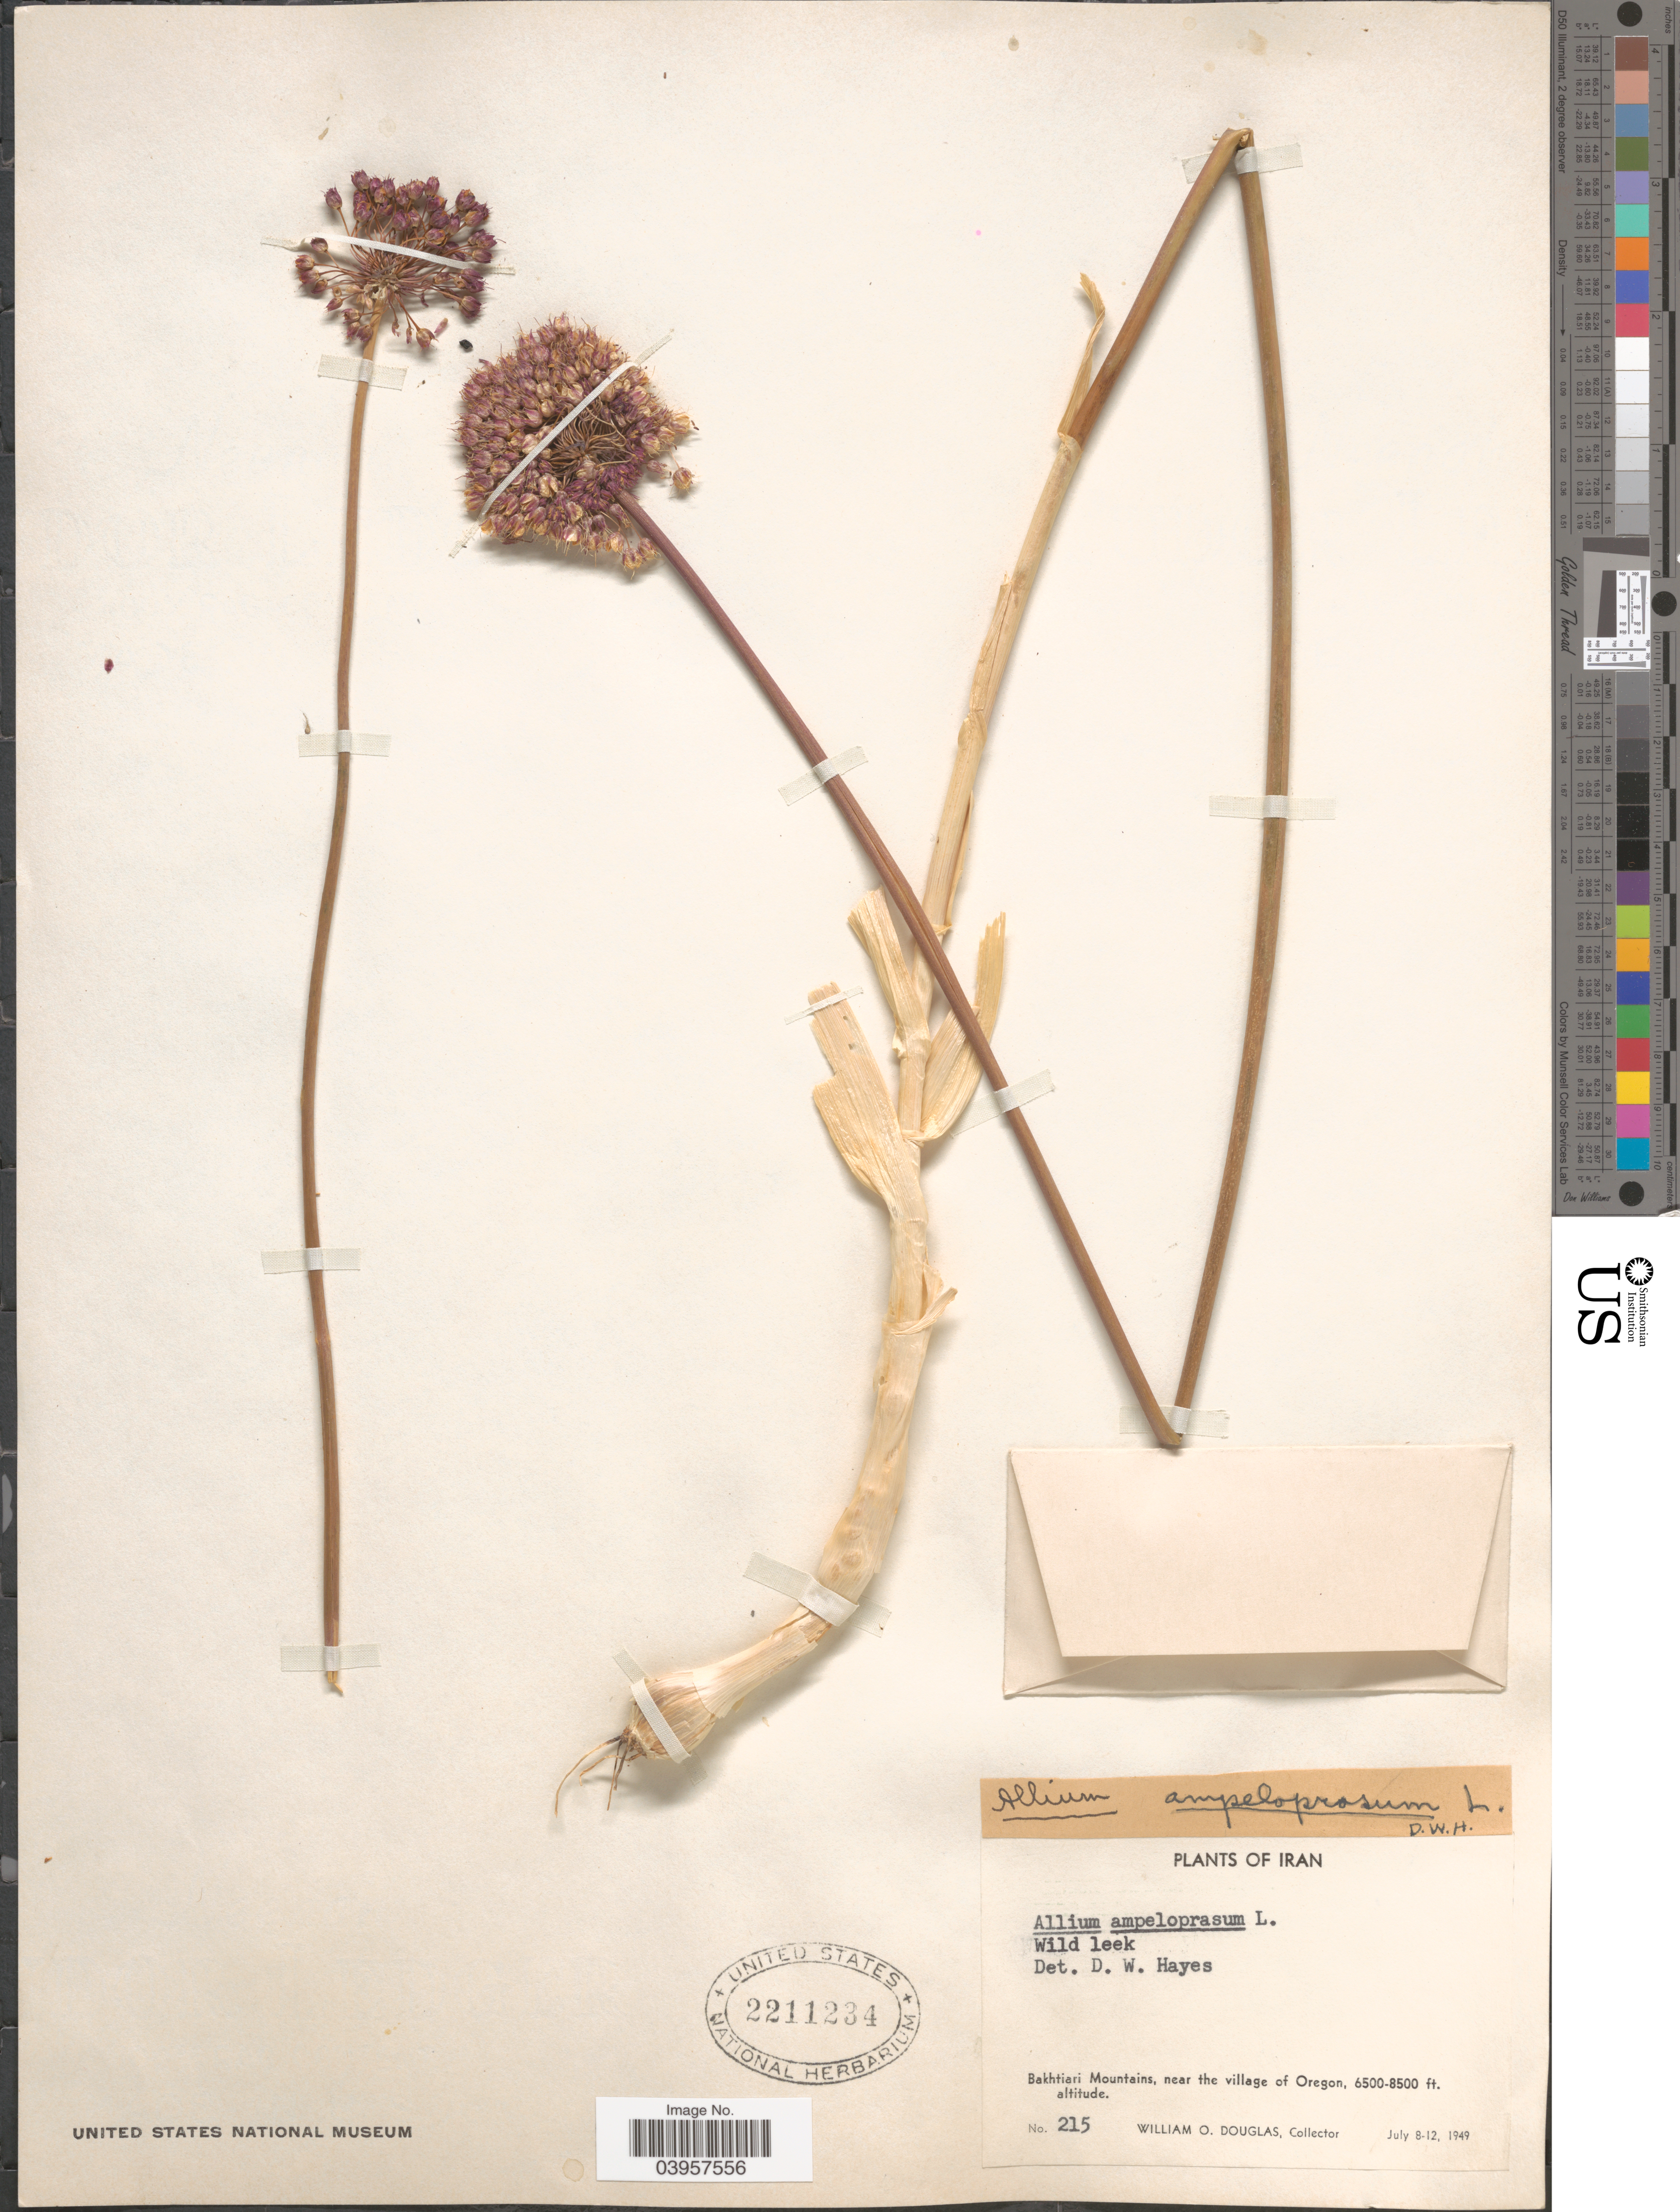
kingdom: Plantae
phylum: Tracheophyta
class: Liliopsida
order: Asparagales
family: Amaryllidaceae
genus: Allium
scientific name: Allium ampeloprasum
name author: L.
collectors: W. Douglas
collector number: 215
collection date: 1949-07-08/1949-07-12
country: Iran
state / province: Chahar Mahaal and Bakhtiari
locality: Bakhtiari Mountains, near the village of Oregon.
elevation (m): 1981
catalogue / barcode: US 2211234